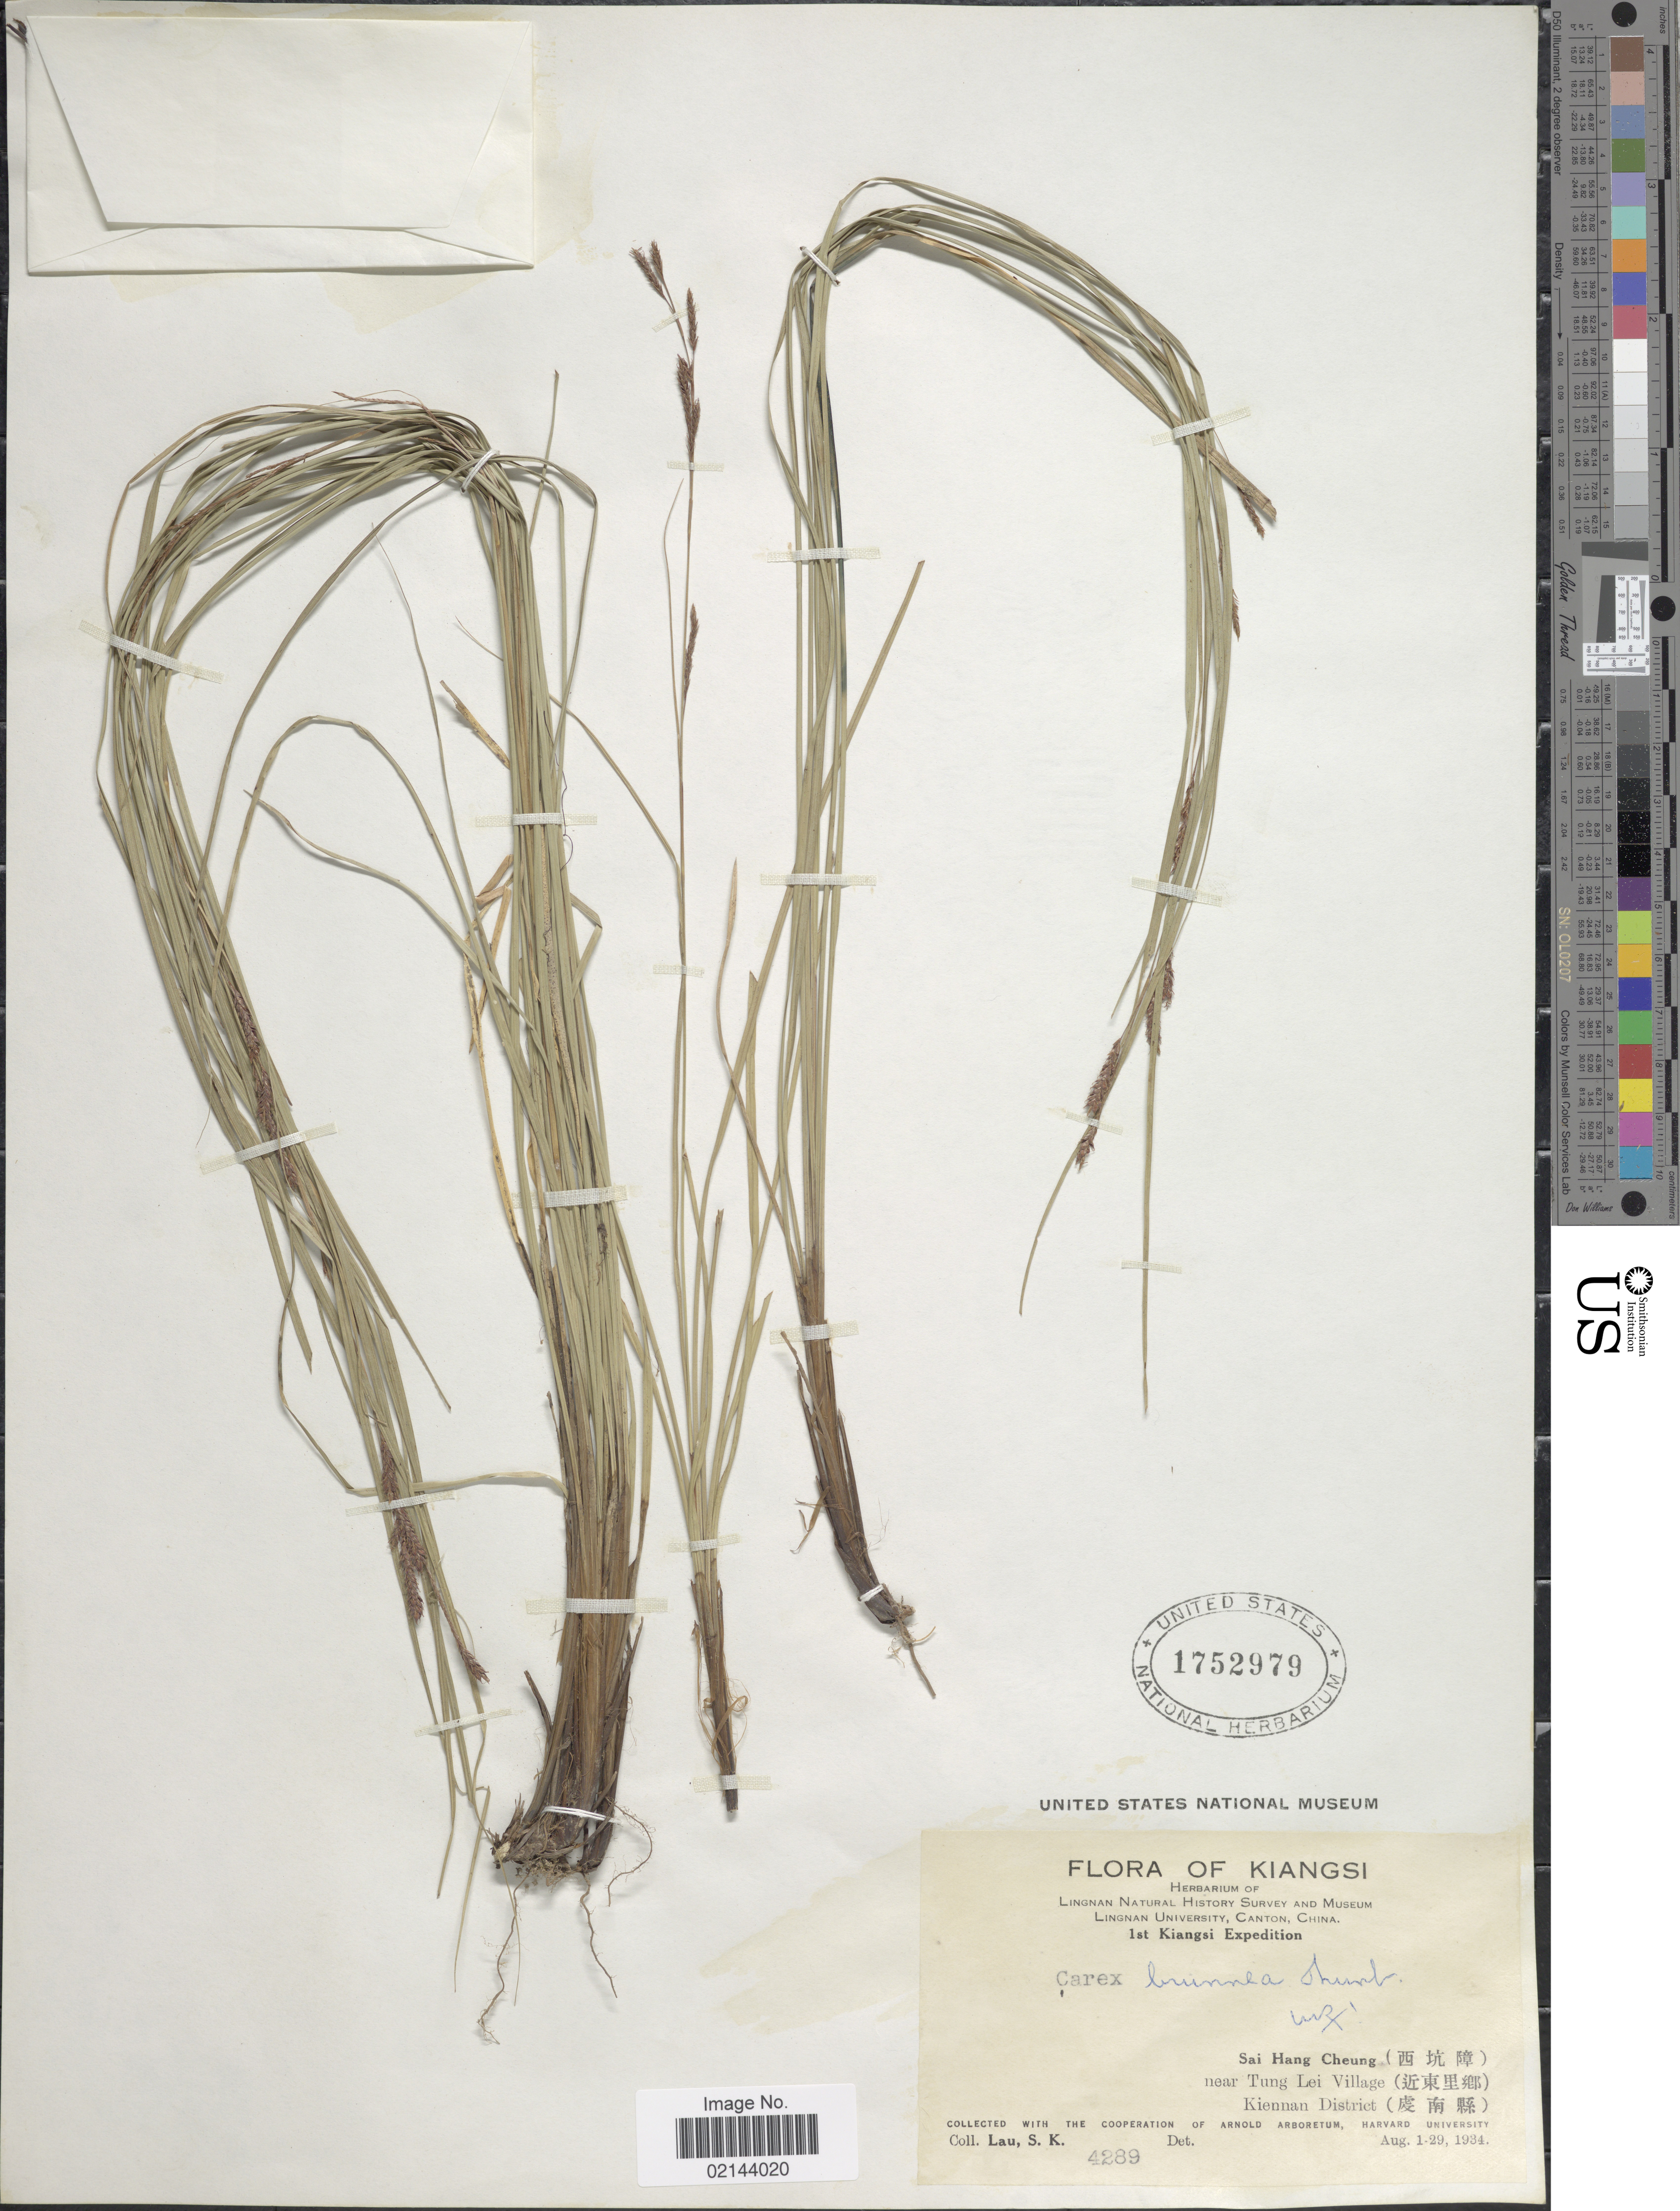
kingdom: Plantae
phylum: Tracheophyta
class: Liliopsida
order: Poales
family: Cyperaceae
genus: Carex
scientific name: Carex brunnea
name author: Thunb.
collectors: S. K. Lau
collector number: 4289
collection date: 1934-08-01/1934-08-29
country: China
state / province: Jiangxi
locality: Kiangsi, Sai Hang Cheung, near Tung Lei Village, Kiennan District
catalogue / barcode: US 1752979